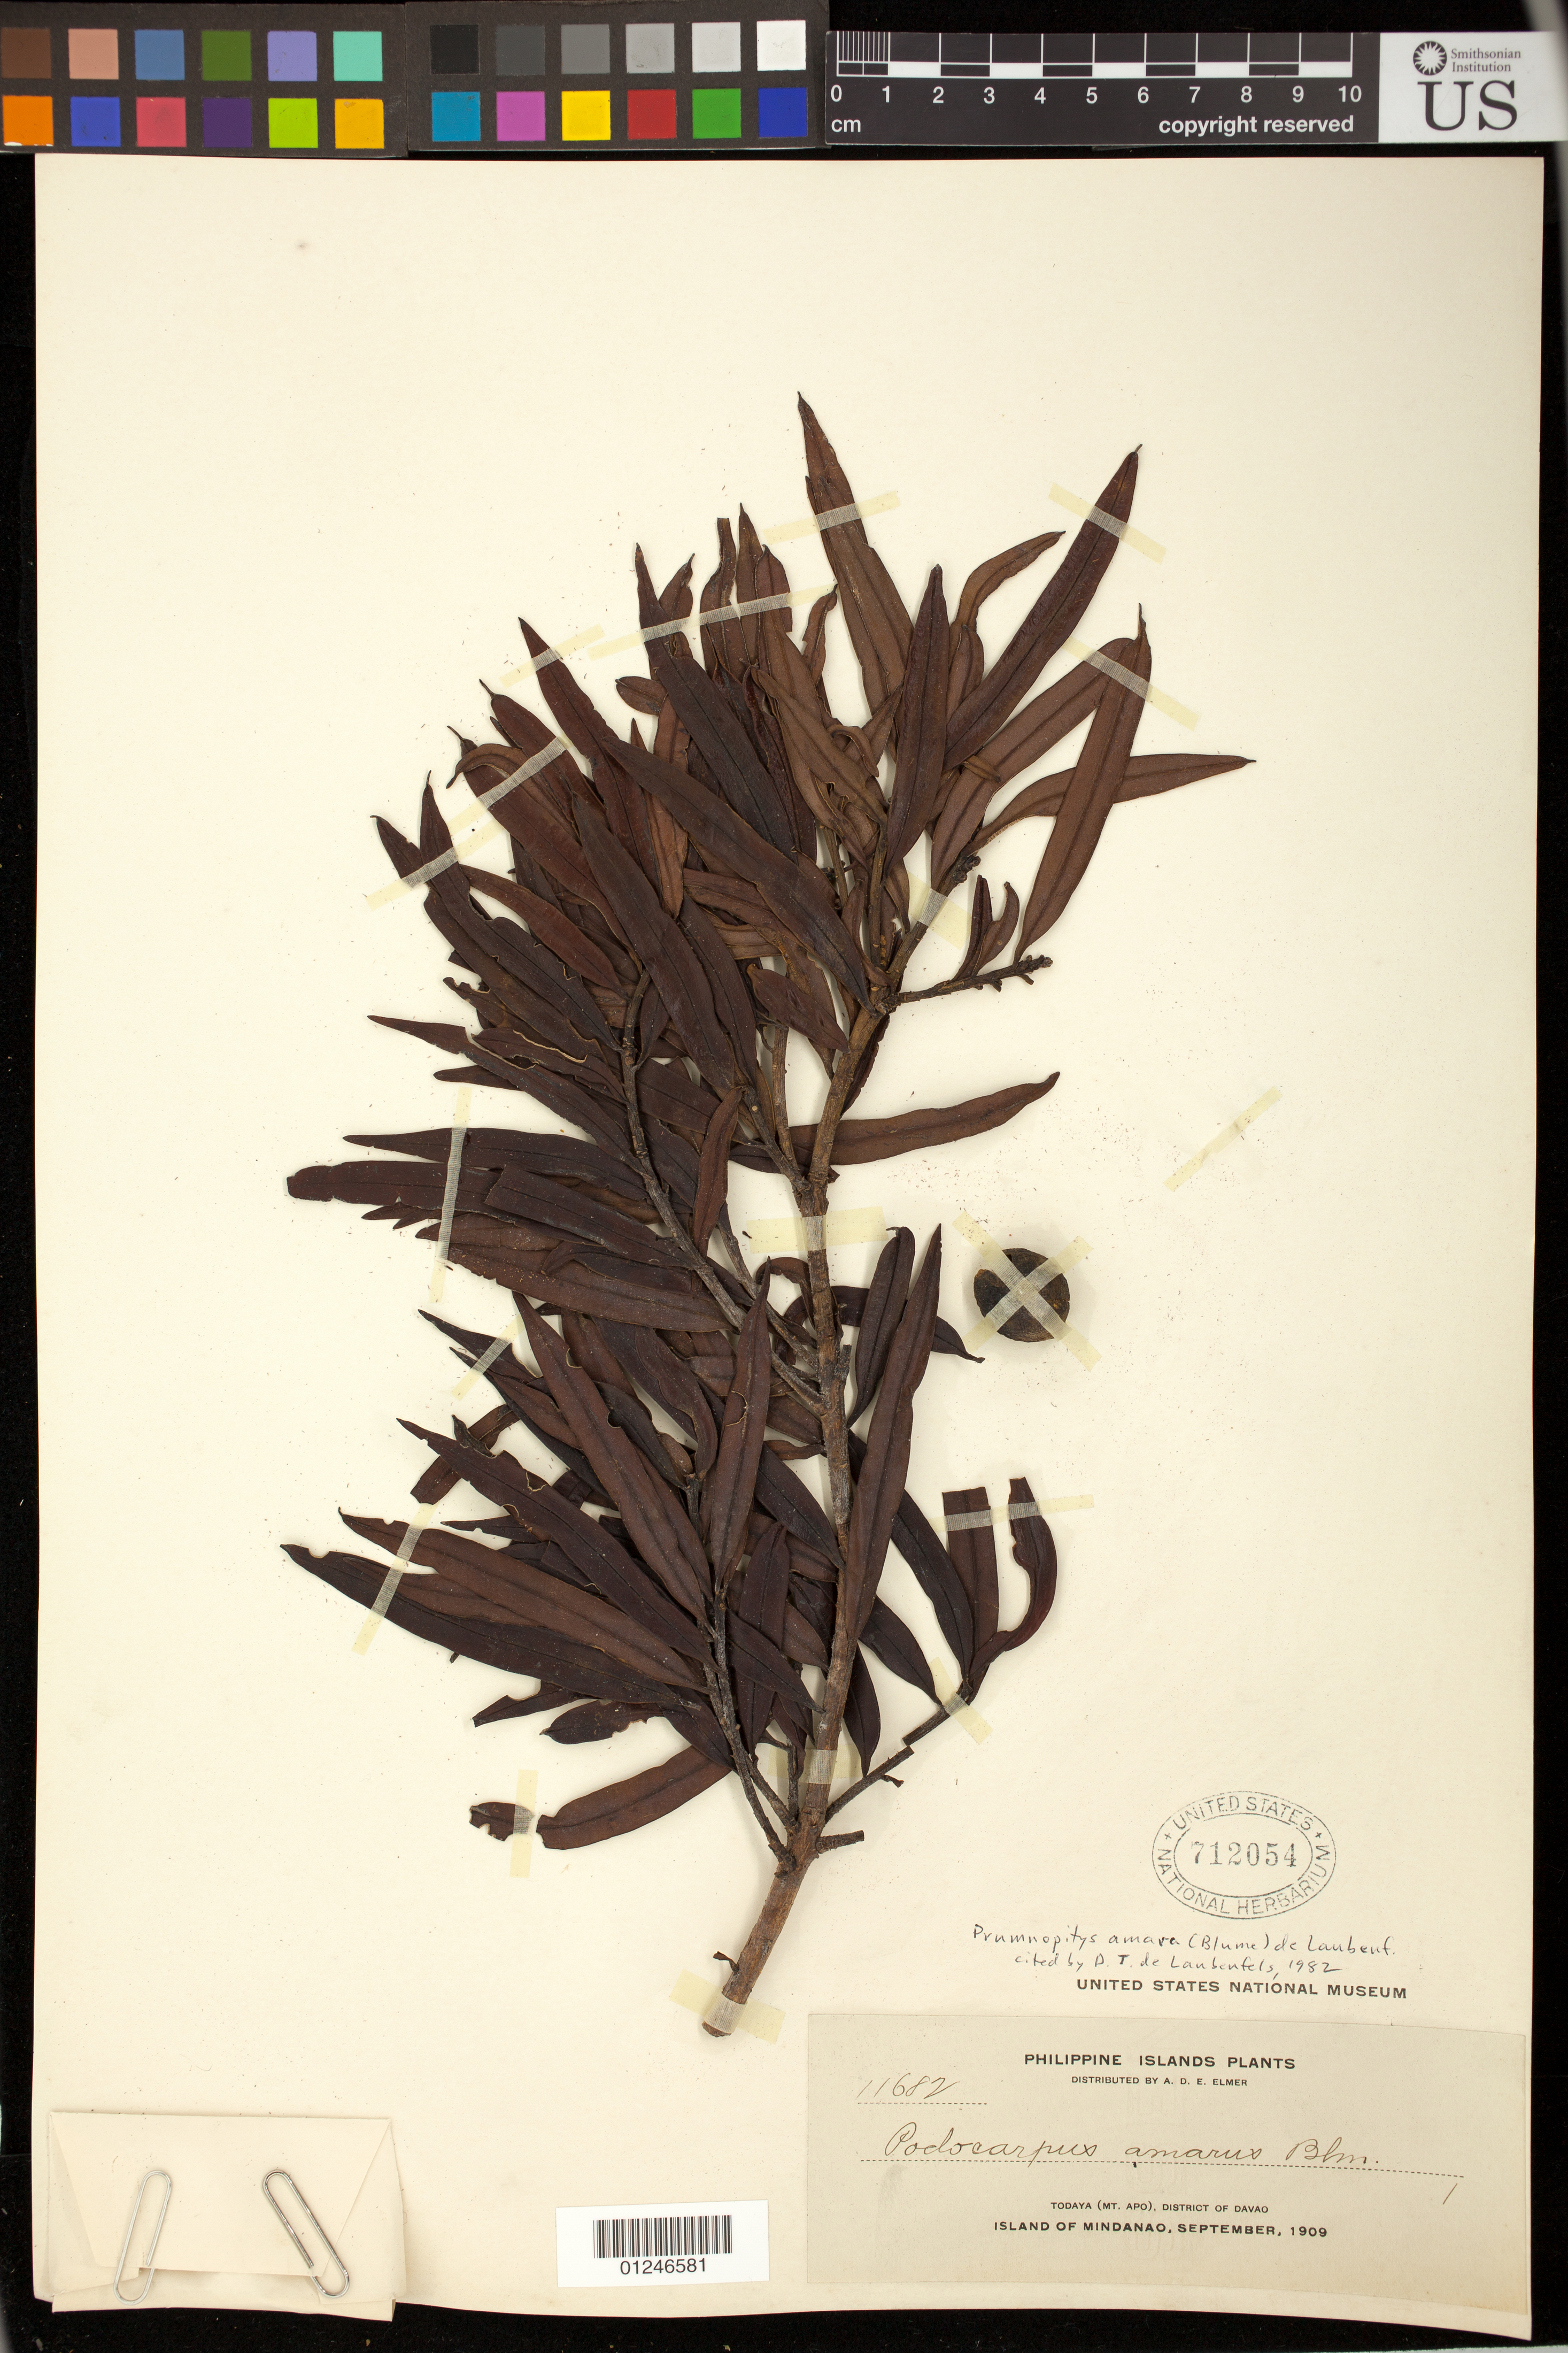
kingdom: Plantae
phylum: Tracheophyta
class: Pinopsida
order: Pinales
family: Podocarpaceae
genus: Podocarpus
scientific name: Podocarpus amarus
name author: Blume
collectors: A. D. E. Elmer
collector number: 11682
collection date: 1909-09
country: Philippines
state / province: Davao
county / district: Davao del Sur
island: Mindanao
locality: Todaya (Mt. Apo)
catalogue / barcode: US 712054